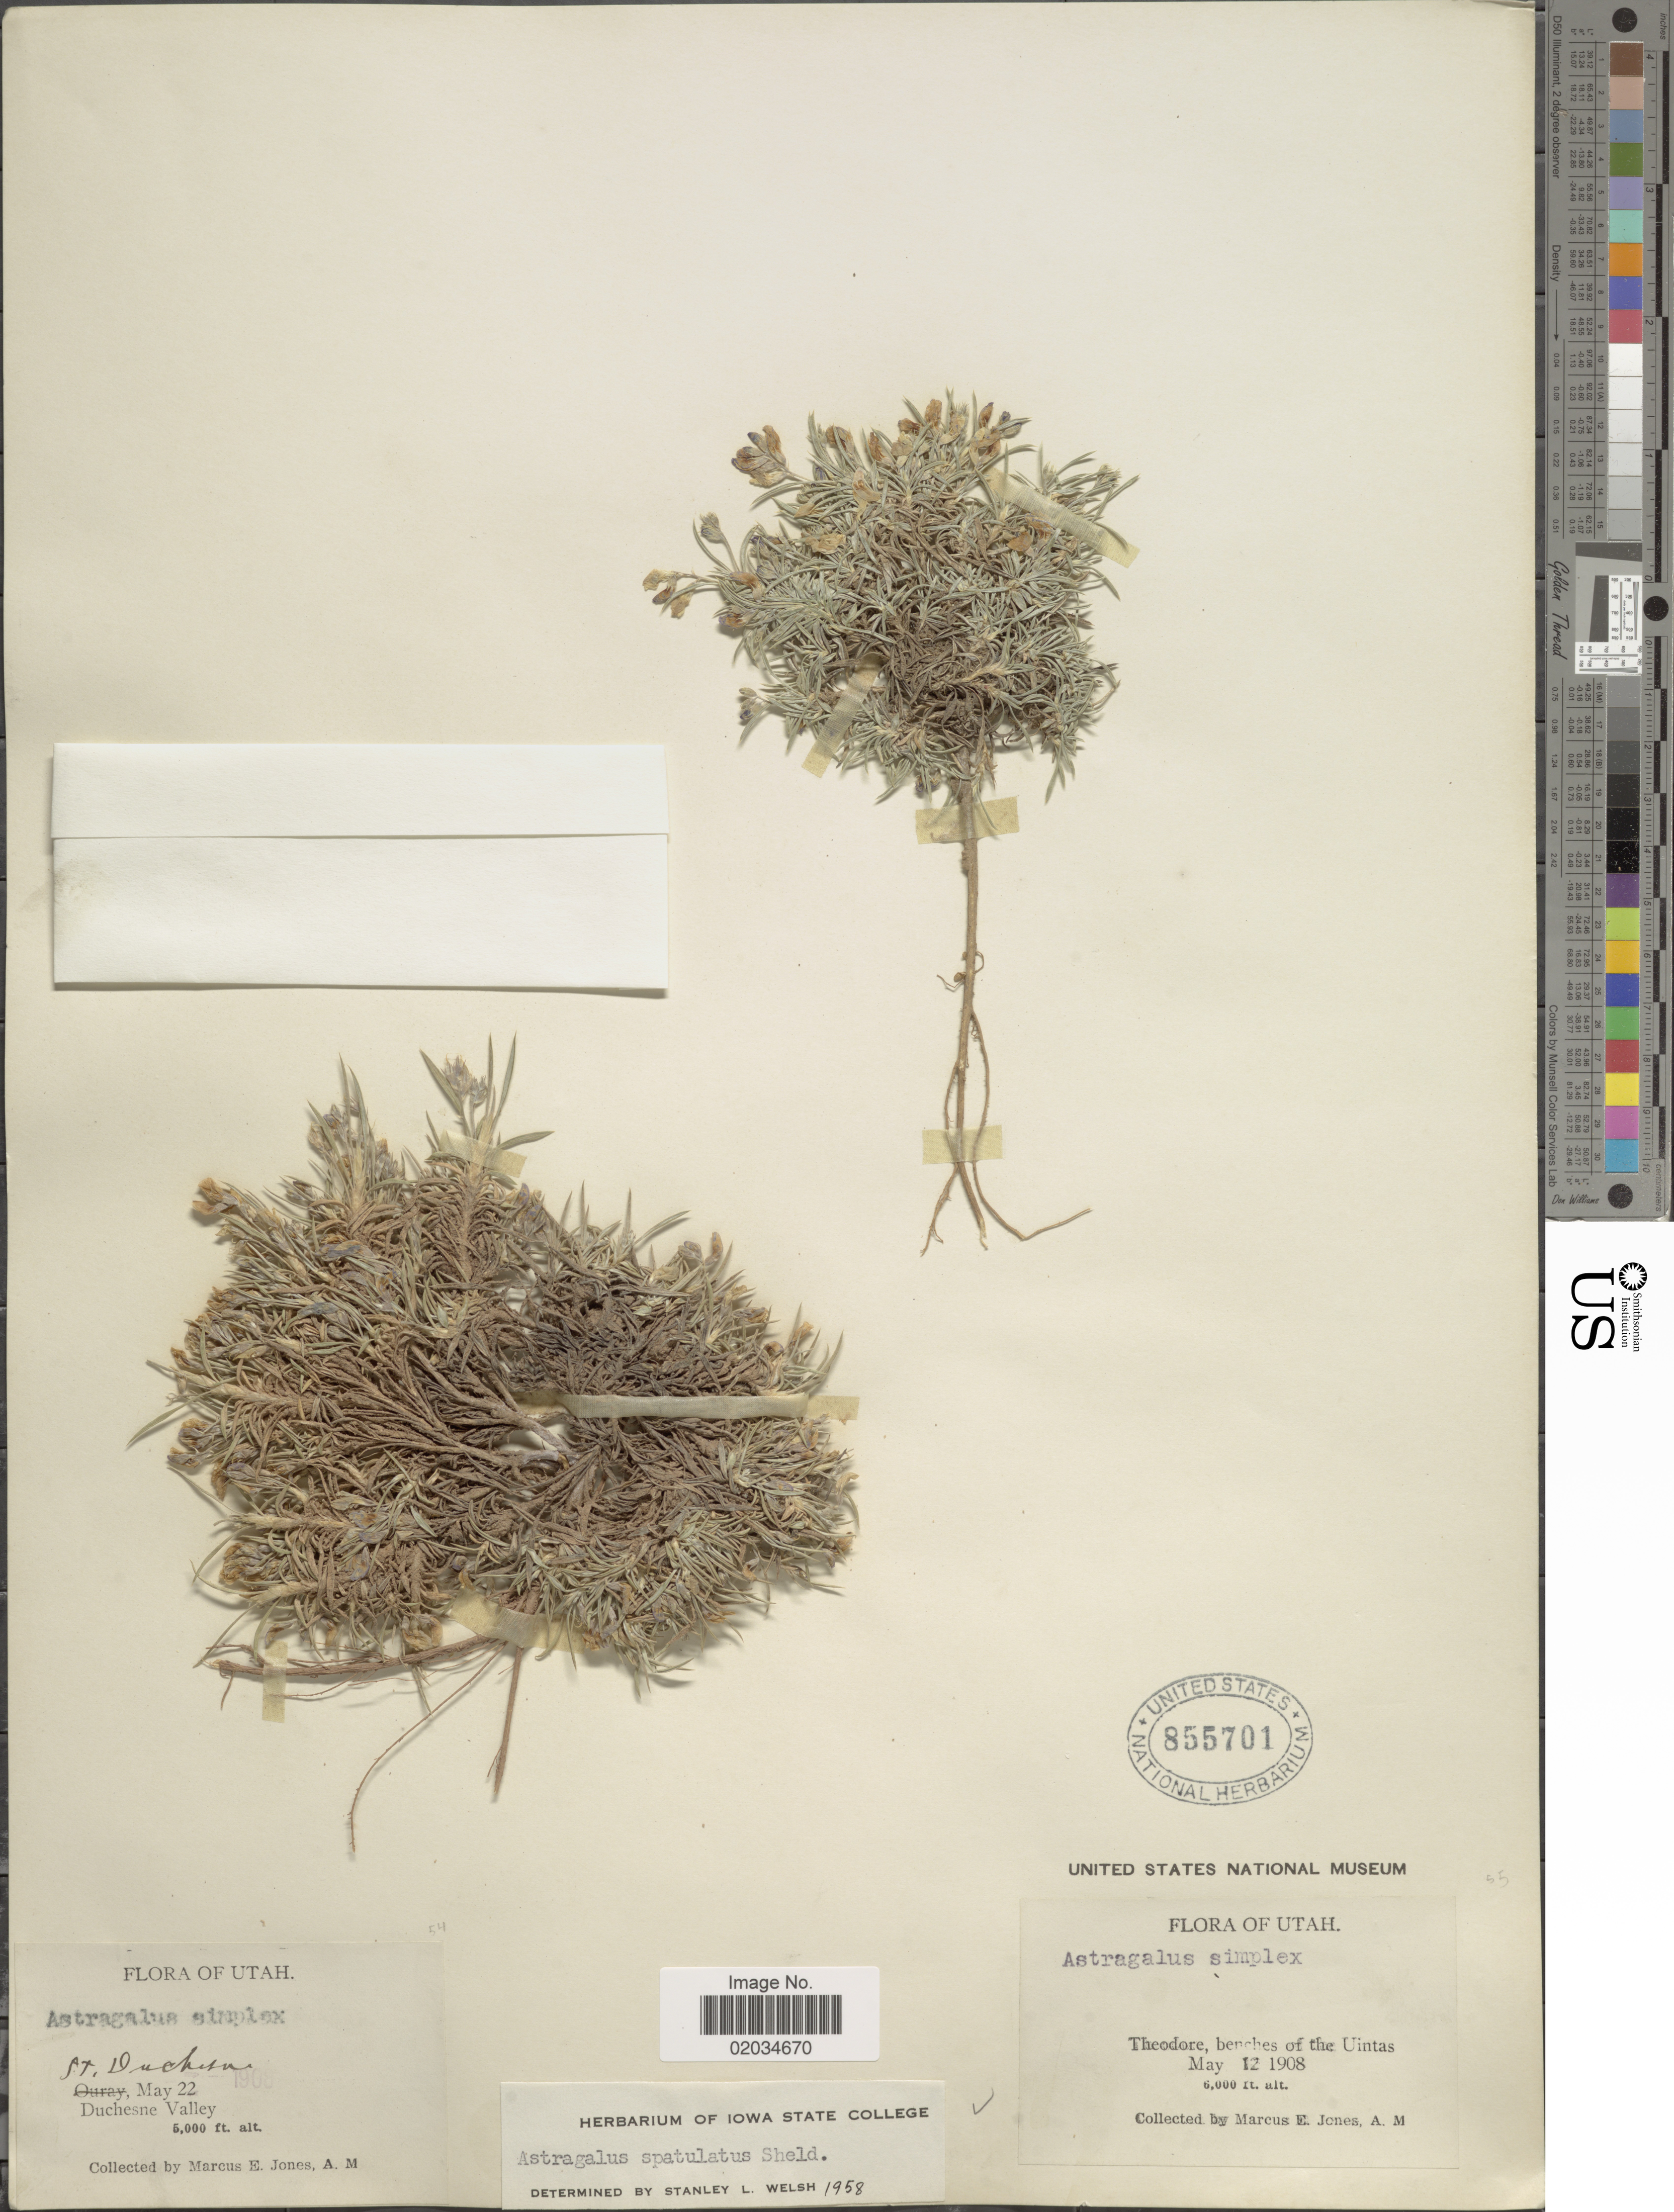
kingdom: Plantae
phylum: Tracheophyta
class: Magnoliopsida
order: Fabales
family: Fabaceae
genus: Astragalus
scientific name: Astragalus spatulatus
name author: E. Sheld.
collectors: M. E. Jones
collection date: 1908-05-12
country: United States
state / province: Utah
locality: Theodore, benches of the Uintas.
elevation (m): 1829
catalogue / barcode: US 855701